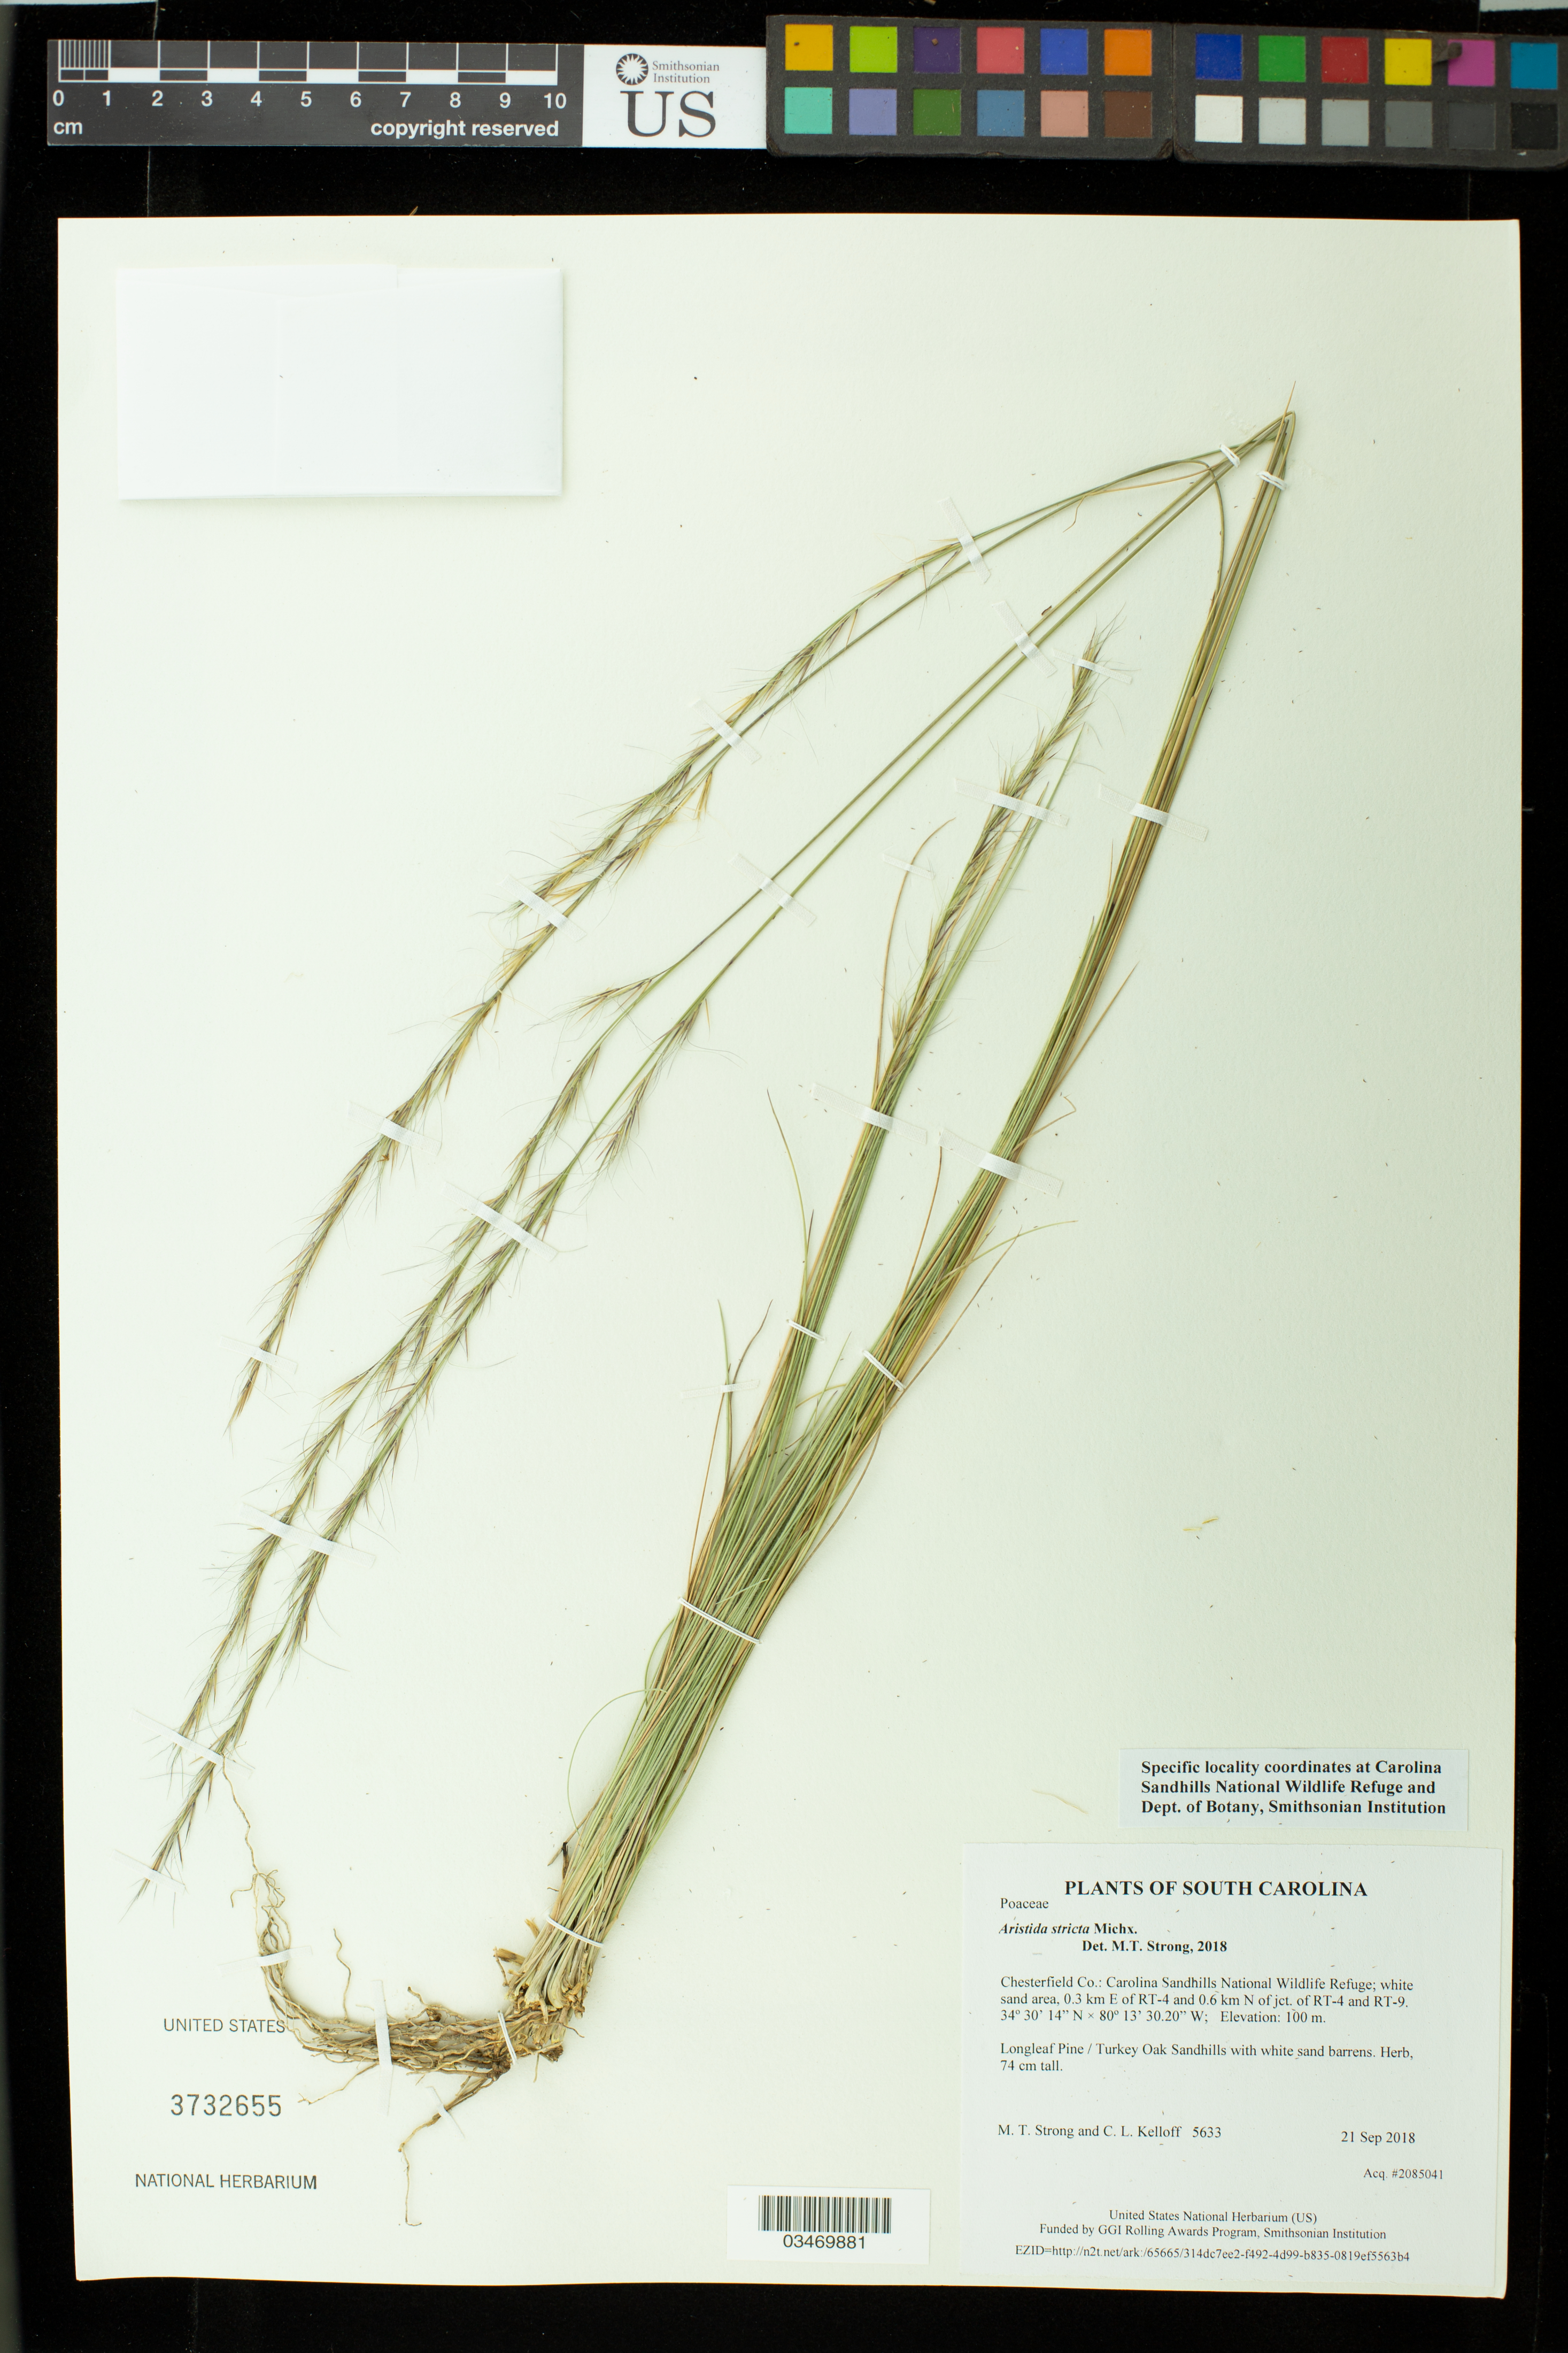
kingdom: Plantae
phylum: Tracheophyta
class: Liliopsida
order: Poales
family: Poaceae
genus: Aristida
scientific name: Aristida stricta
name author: Michx.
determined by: Strong, M. T., (US), Smithsonian Institution - National Museum of Natural History (UNITED STATES)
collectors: M. T. Strong & C. L. Kelloff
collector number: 5633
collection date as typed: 21 Sep 2018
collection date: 2018-09-21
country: United States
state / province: South Carolina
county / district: Chesterfield Co.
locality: Carolina Sandhills National Wildlife Refuge; white sand area, 0.3 km E of RT-4 and 0.6 km N of jct. of RT-4 and RT-9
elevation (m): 100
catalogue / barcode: US 3732655